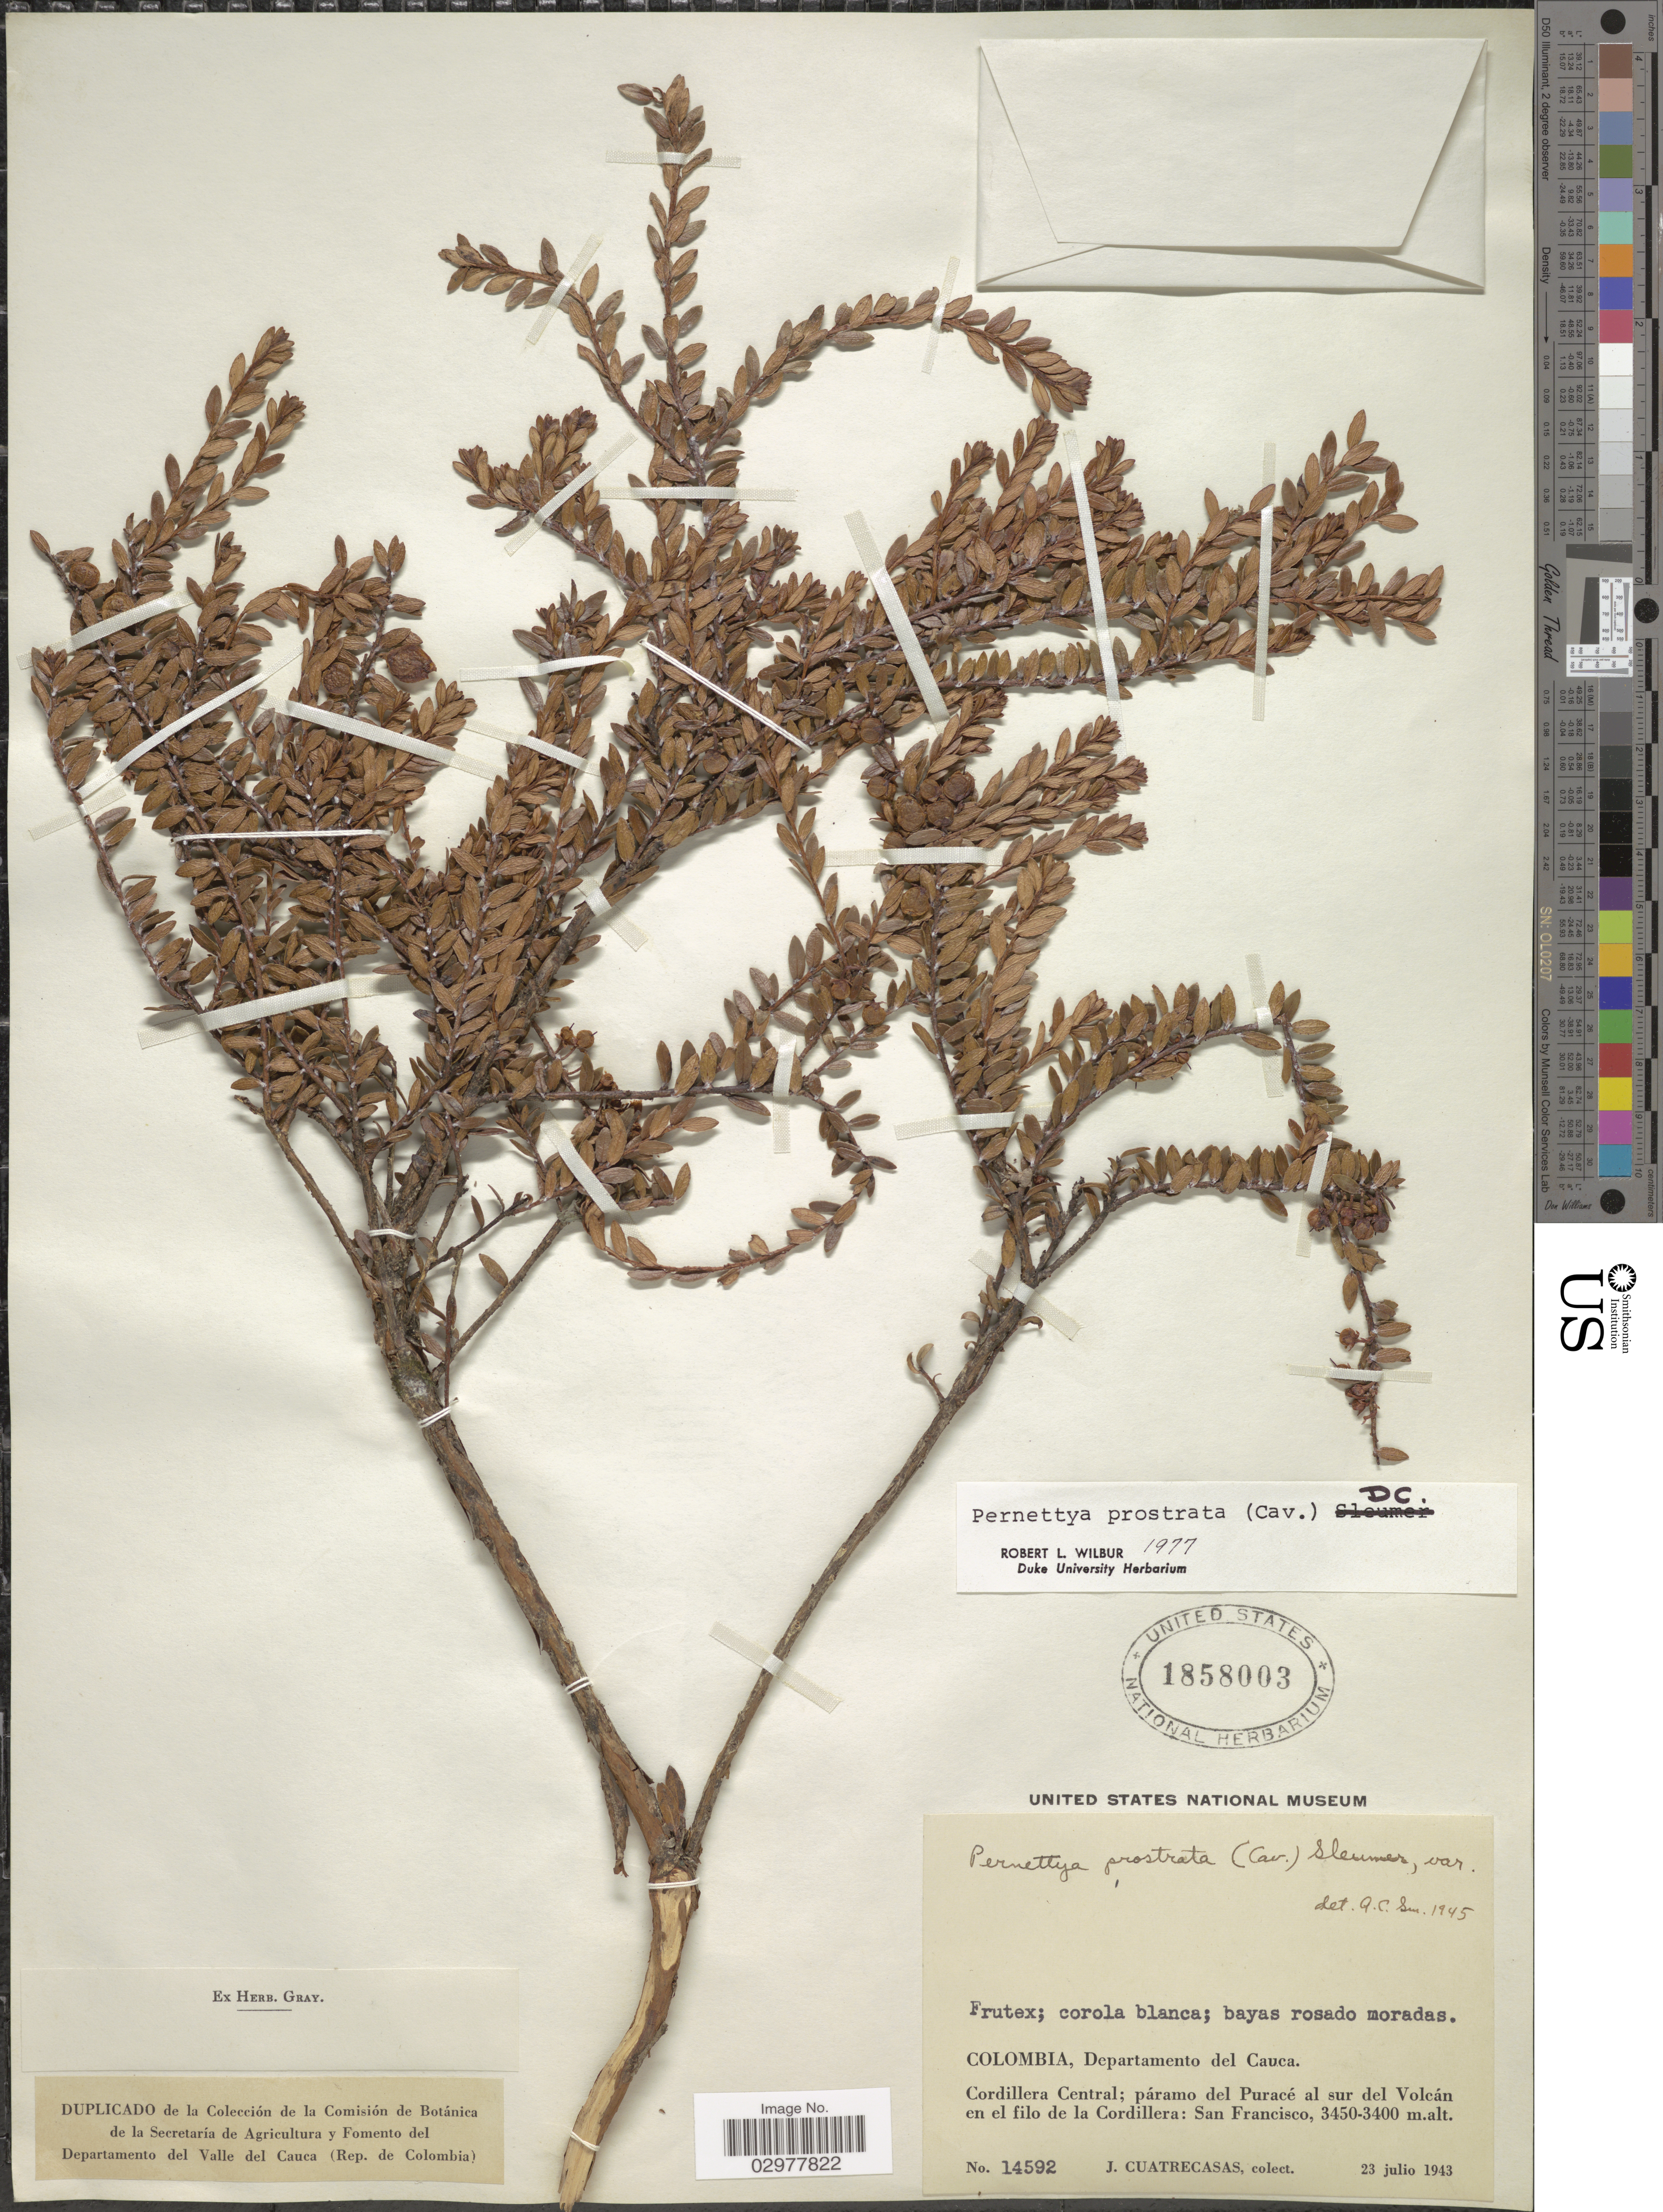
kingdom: Plantae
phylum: Tracheophyta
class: Magnoliopsida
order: Ericales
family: Ericaceae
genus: Pernettya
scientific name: Pernettya prostrata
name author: (Cav.) DC.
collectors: J. Cuatrecasas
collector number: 14592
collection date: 1943-07-23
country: Colombia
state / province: Cauca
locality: Departamento del Cauca. Cordillera Central; páramo del Puracé al sur del Volcán en el filo de la Cordillera: San Francisco.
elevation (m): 3400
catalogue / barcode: US 1858003